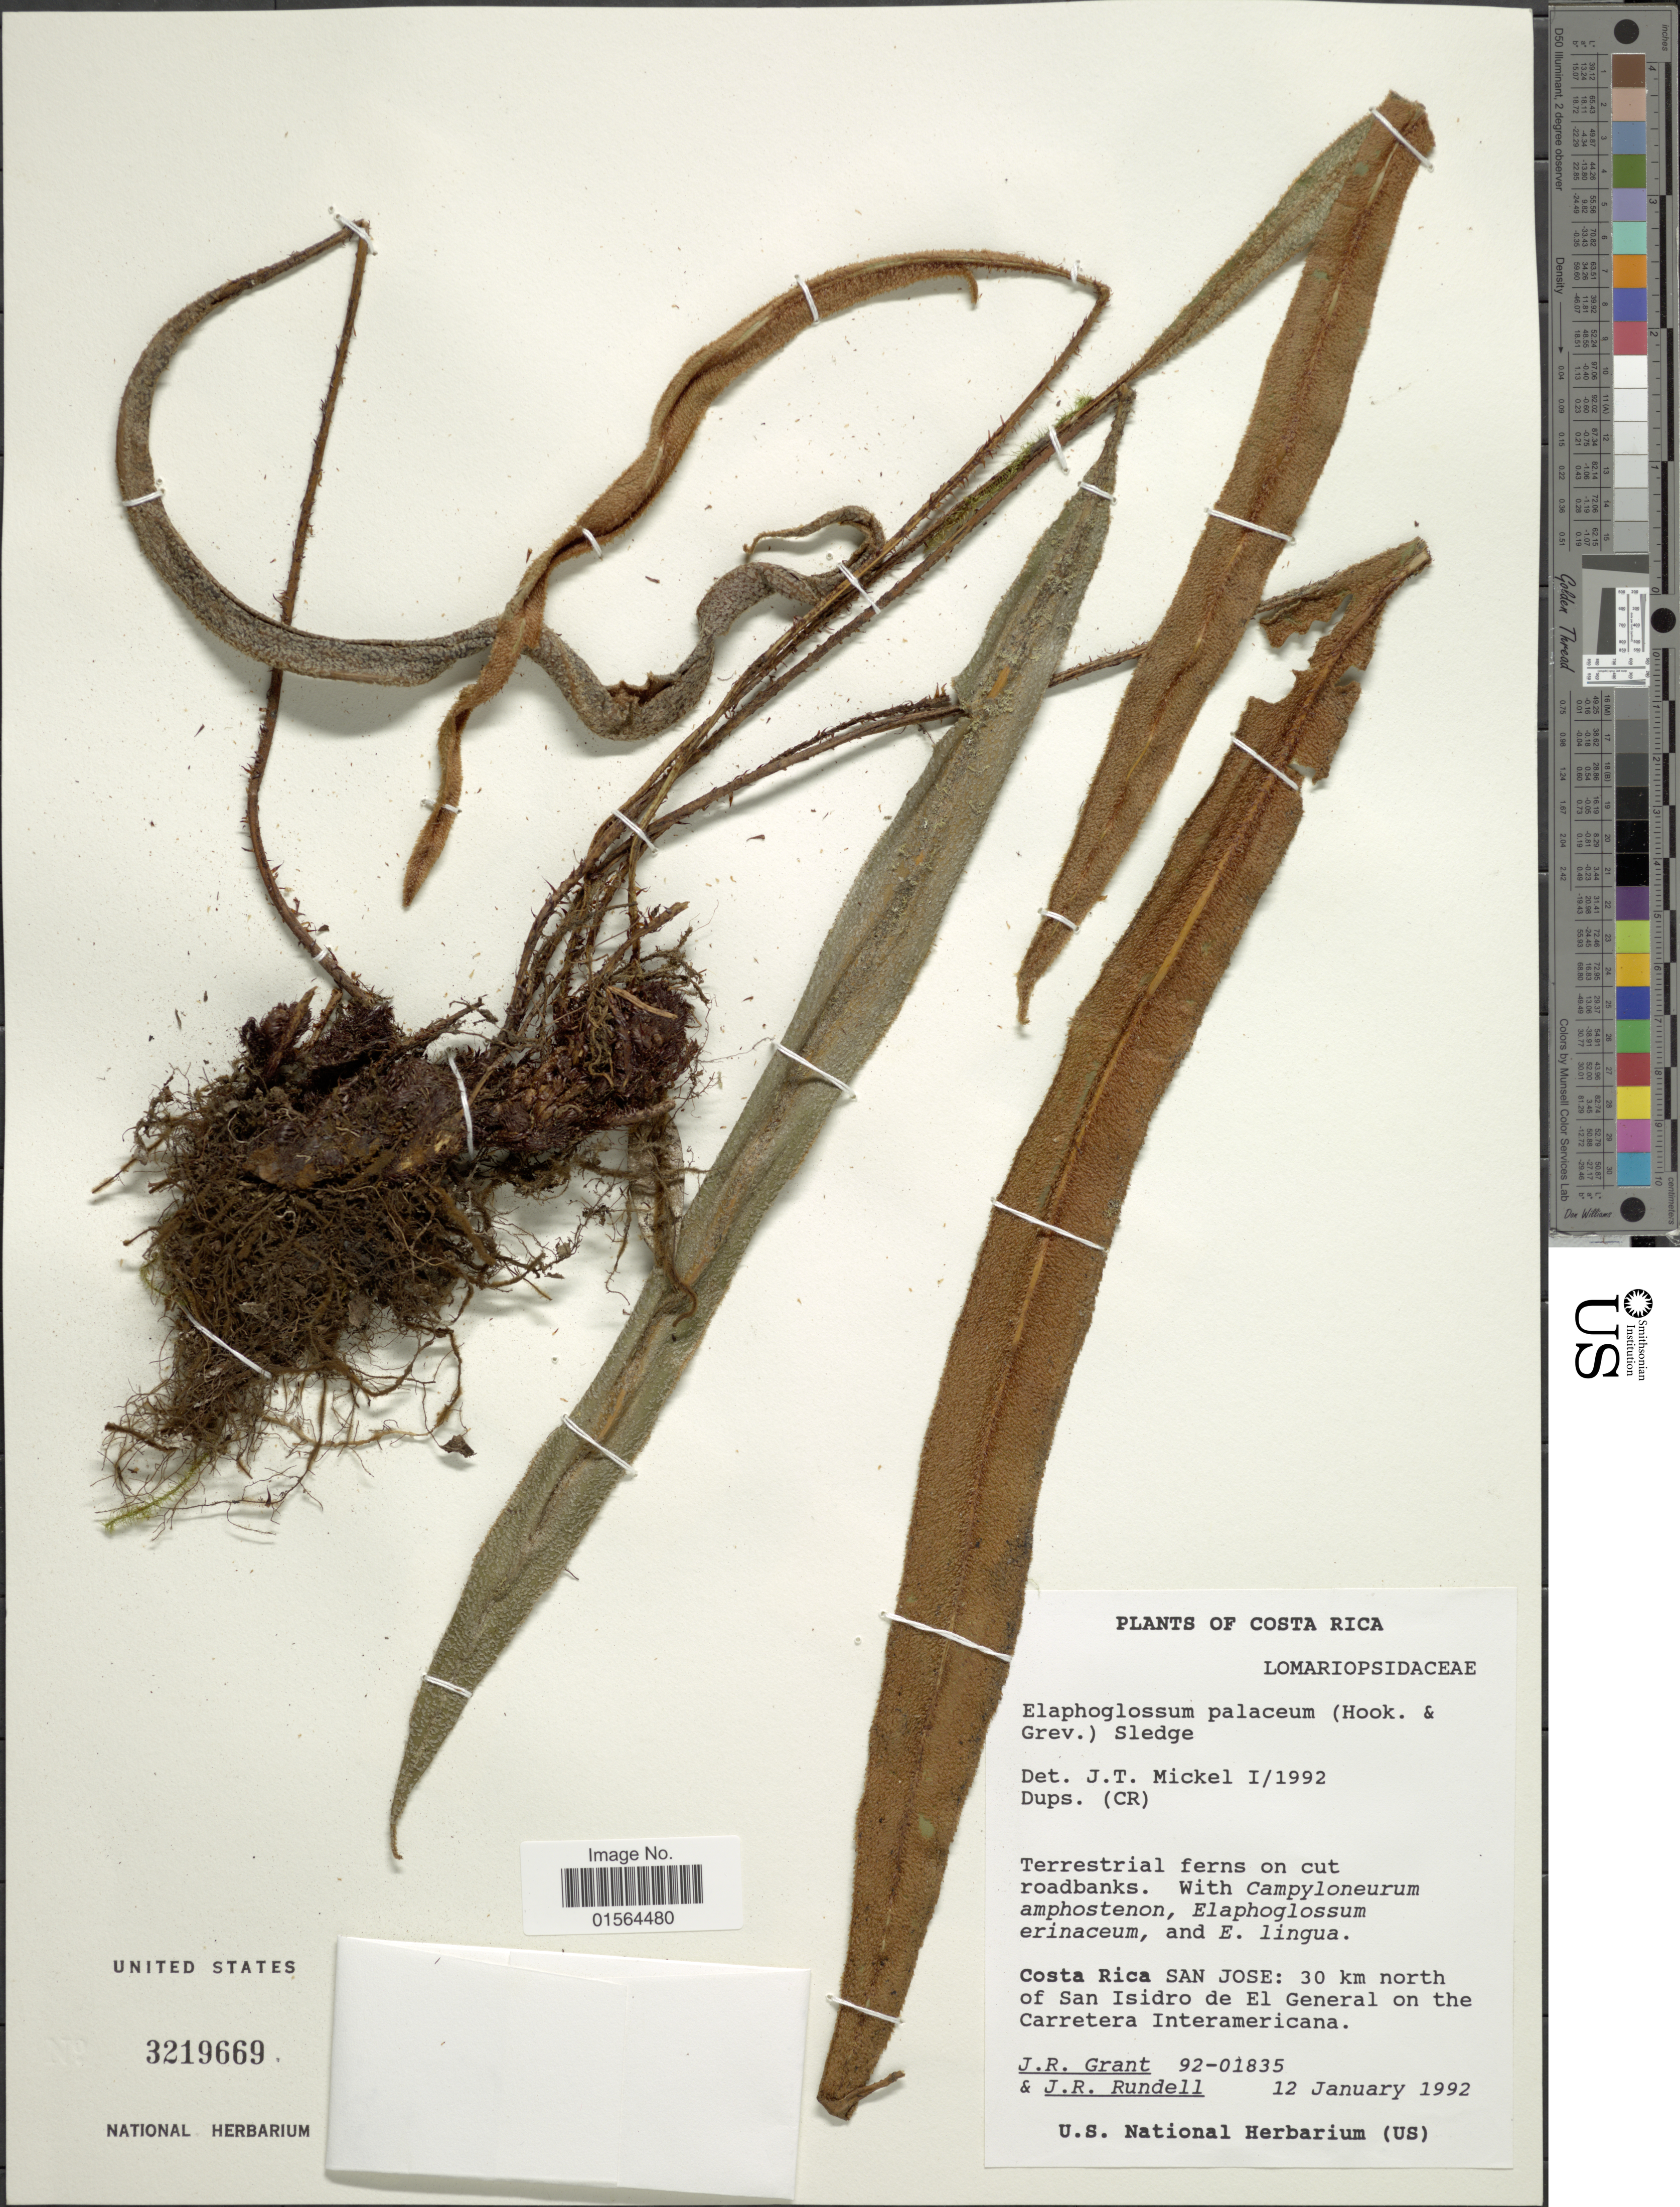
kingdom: Plantae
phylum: Tracheophyta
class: Polypodiopsida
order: Polypodiales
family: Dryopteridaceae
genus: Elaphoglossum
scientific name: Elaphoglossum paleaceum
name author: (Hook. & Grev.) Sledge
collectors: J. Grant & J. R. Rundell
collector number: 92-01835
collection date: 1992-01-12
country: Costa Rica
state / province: San José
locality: San Jose: 30 km north of San Isidro de El General on the Carretera Interamericana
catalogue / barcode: US 3219669